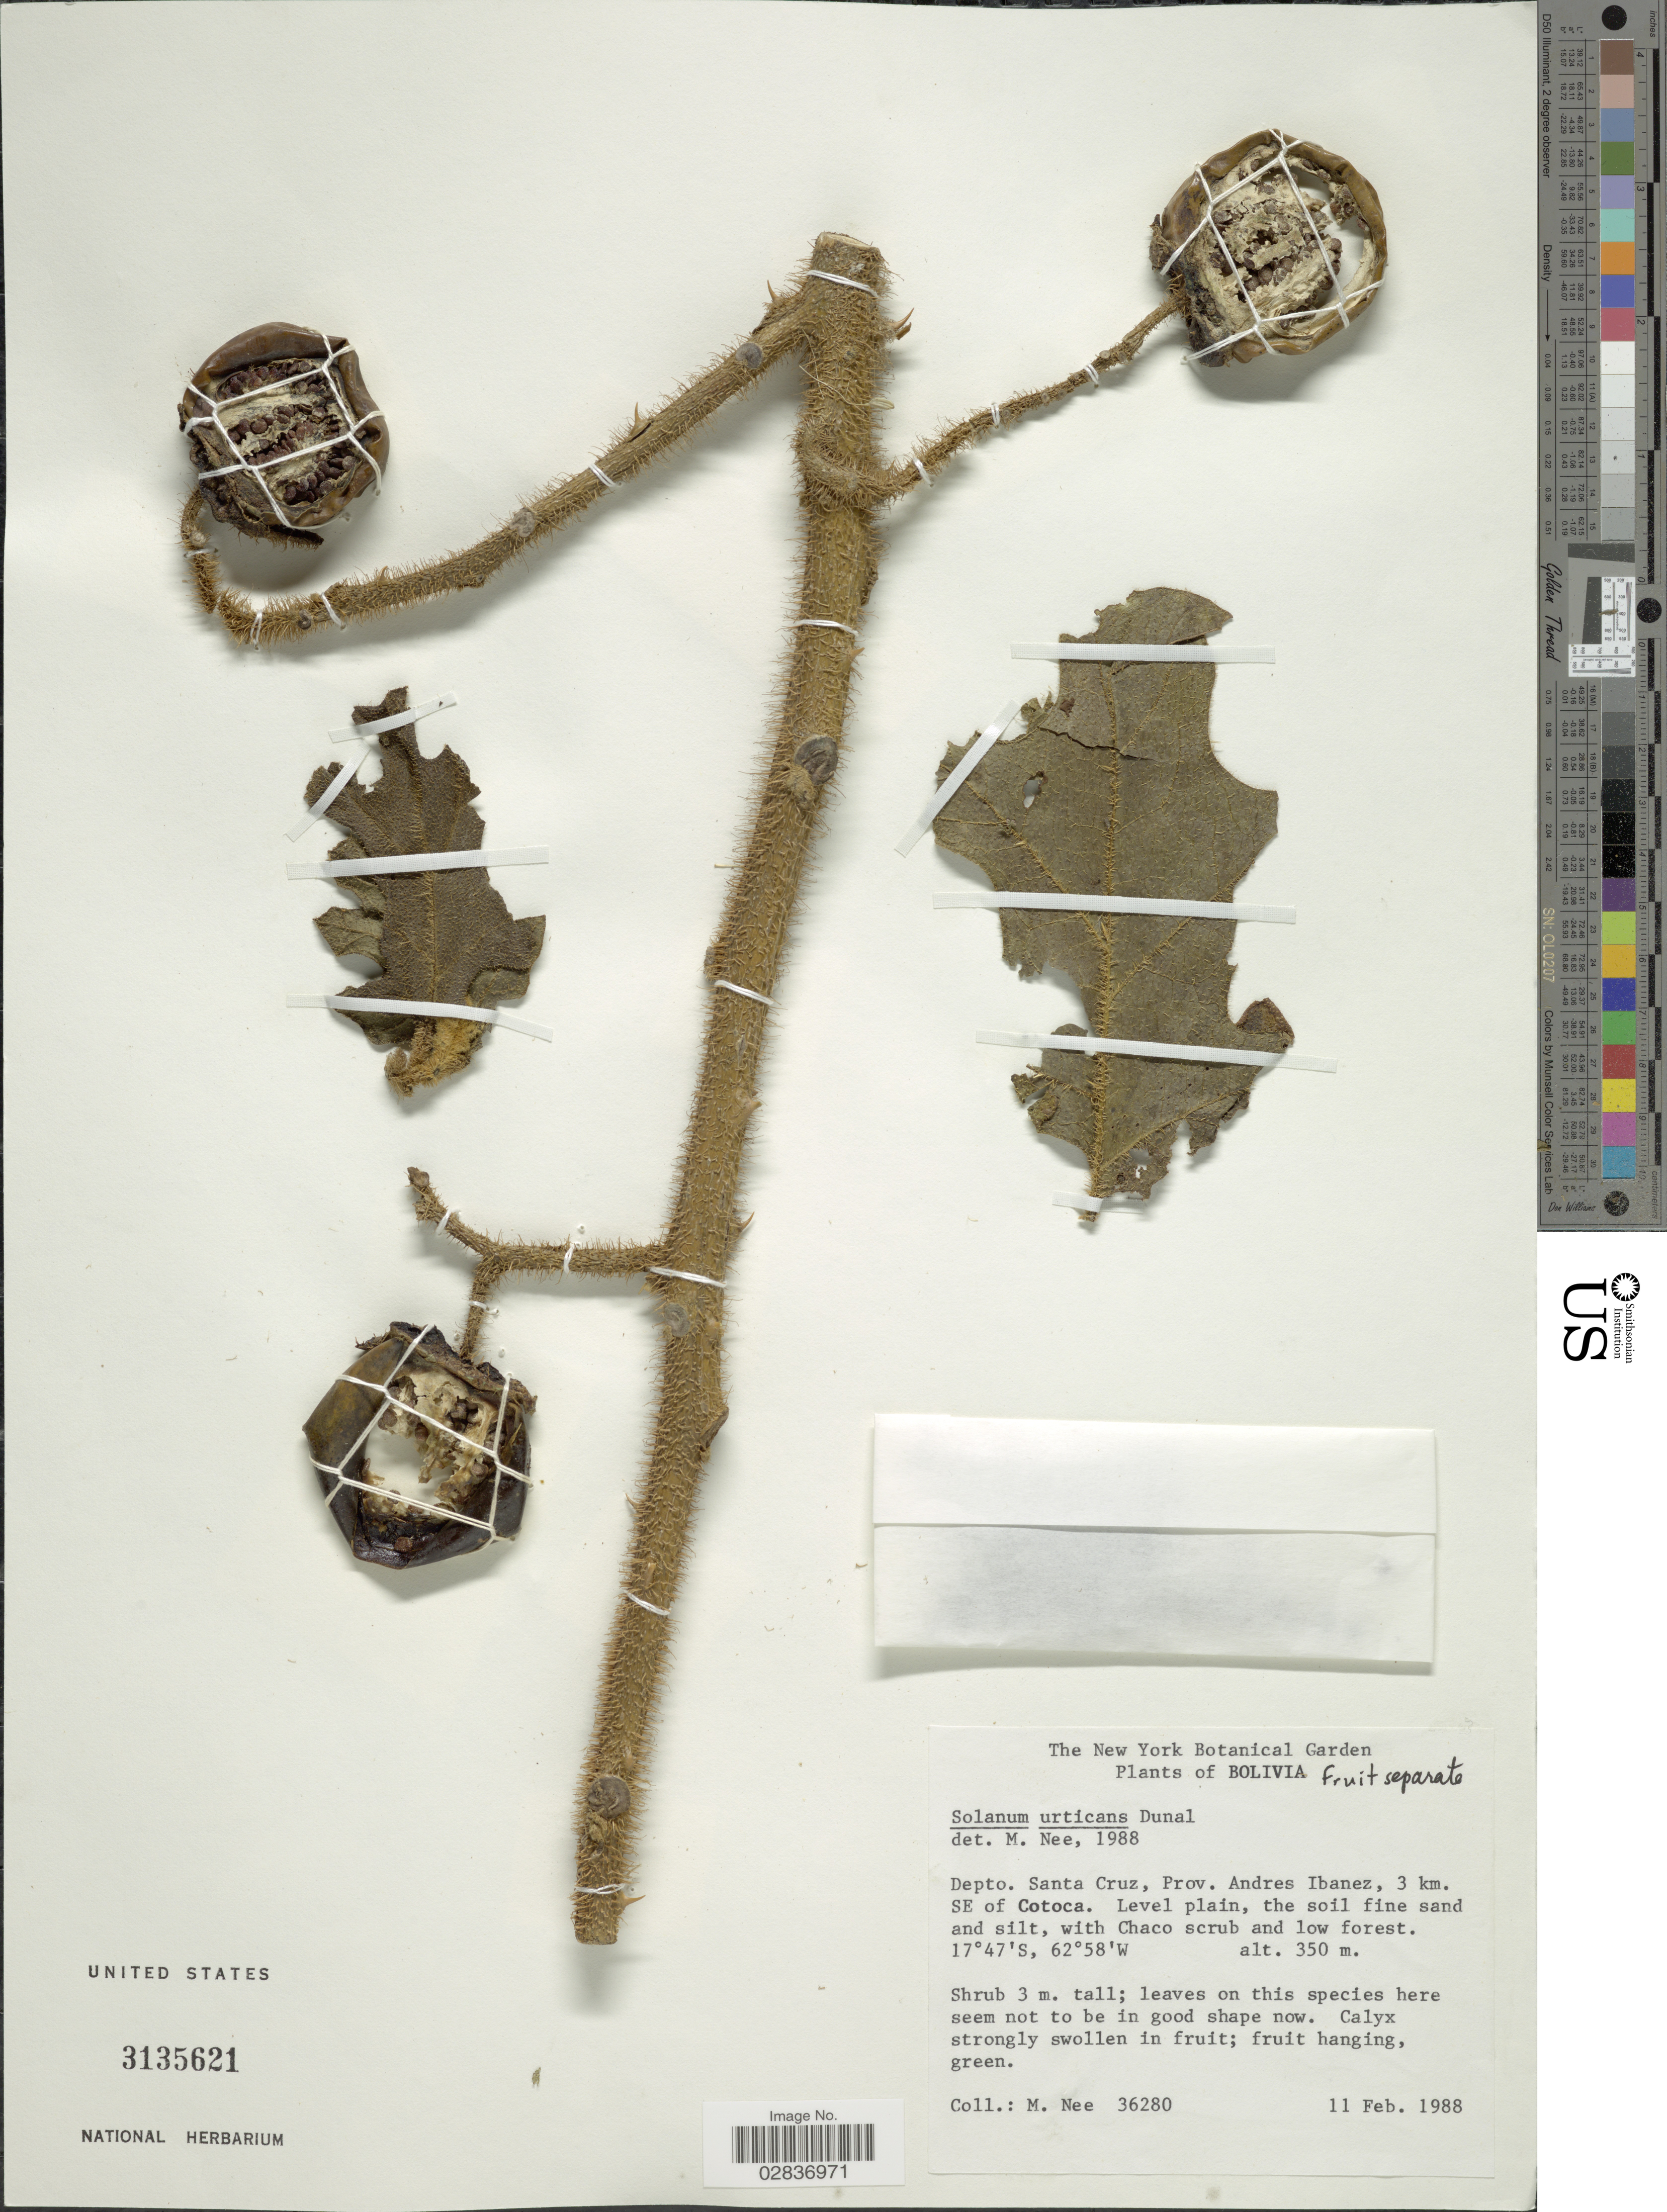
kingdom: Plantae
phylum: Tracheophyta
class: Magnoliopsida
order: Solanales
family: Solanaceae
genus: Solanum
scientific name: Solanum urticans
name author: Dunal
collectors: M. Nee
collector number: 36280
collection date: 1988-02-11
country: Bolivia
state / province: Santa Cruz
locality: Depto. Santa Cruz, Prov. Andres Ibanez, 3 km. SE of Cotoca.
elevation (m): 350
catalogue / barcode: US 3135621